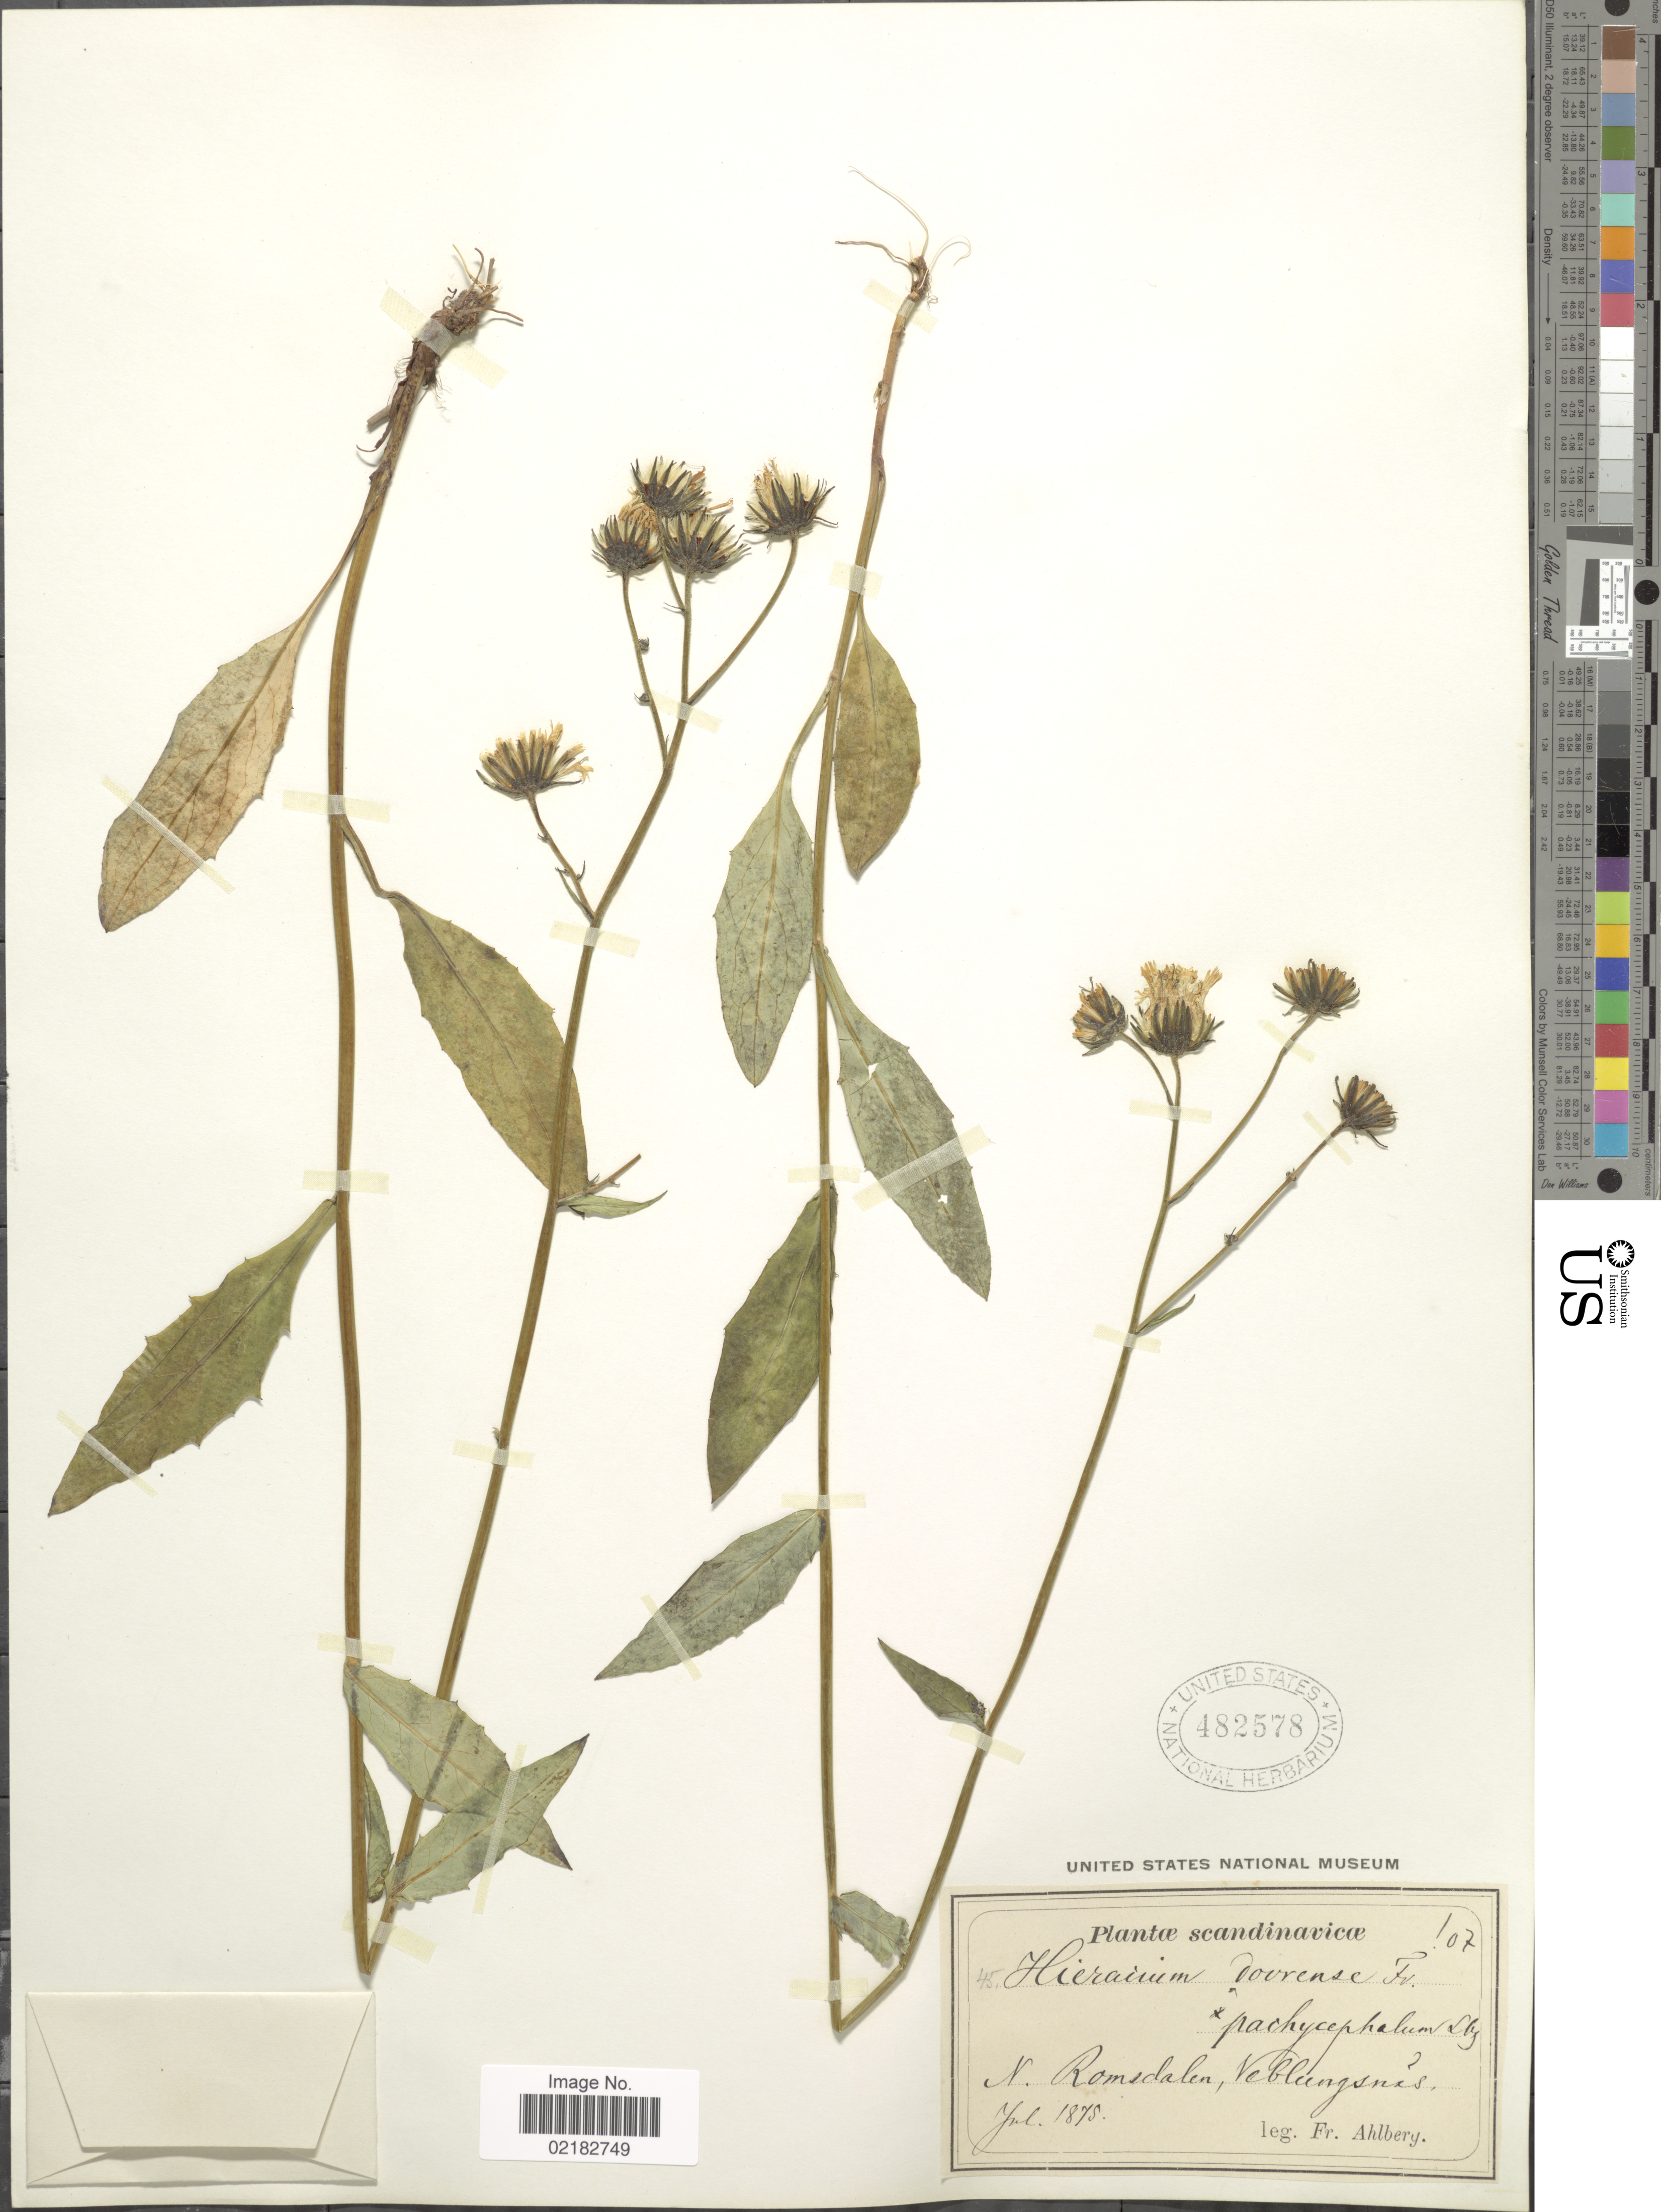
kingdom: Plantae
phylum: Tracheophyta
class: Magnoliopsida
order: Asterales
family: Asteraceae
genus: Hieracium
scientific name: Hieracium dovrense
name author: Fr.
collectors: F. Ahlberg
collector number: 107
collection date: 1878-07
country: Norway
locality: Scandinavicae. N. Romsdalen, Veblunsnes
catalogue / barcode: US 482578